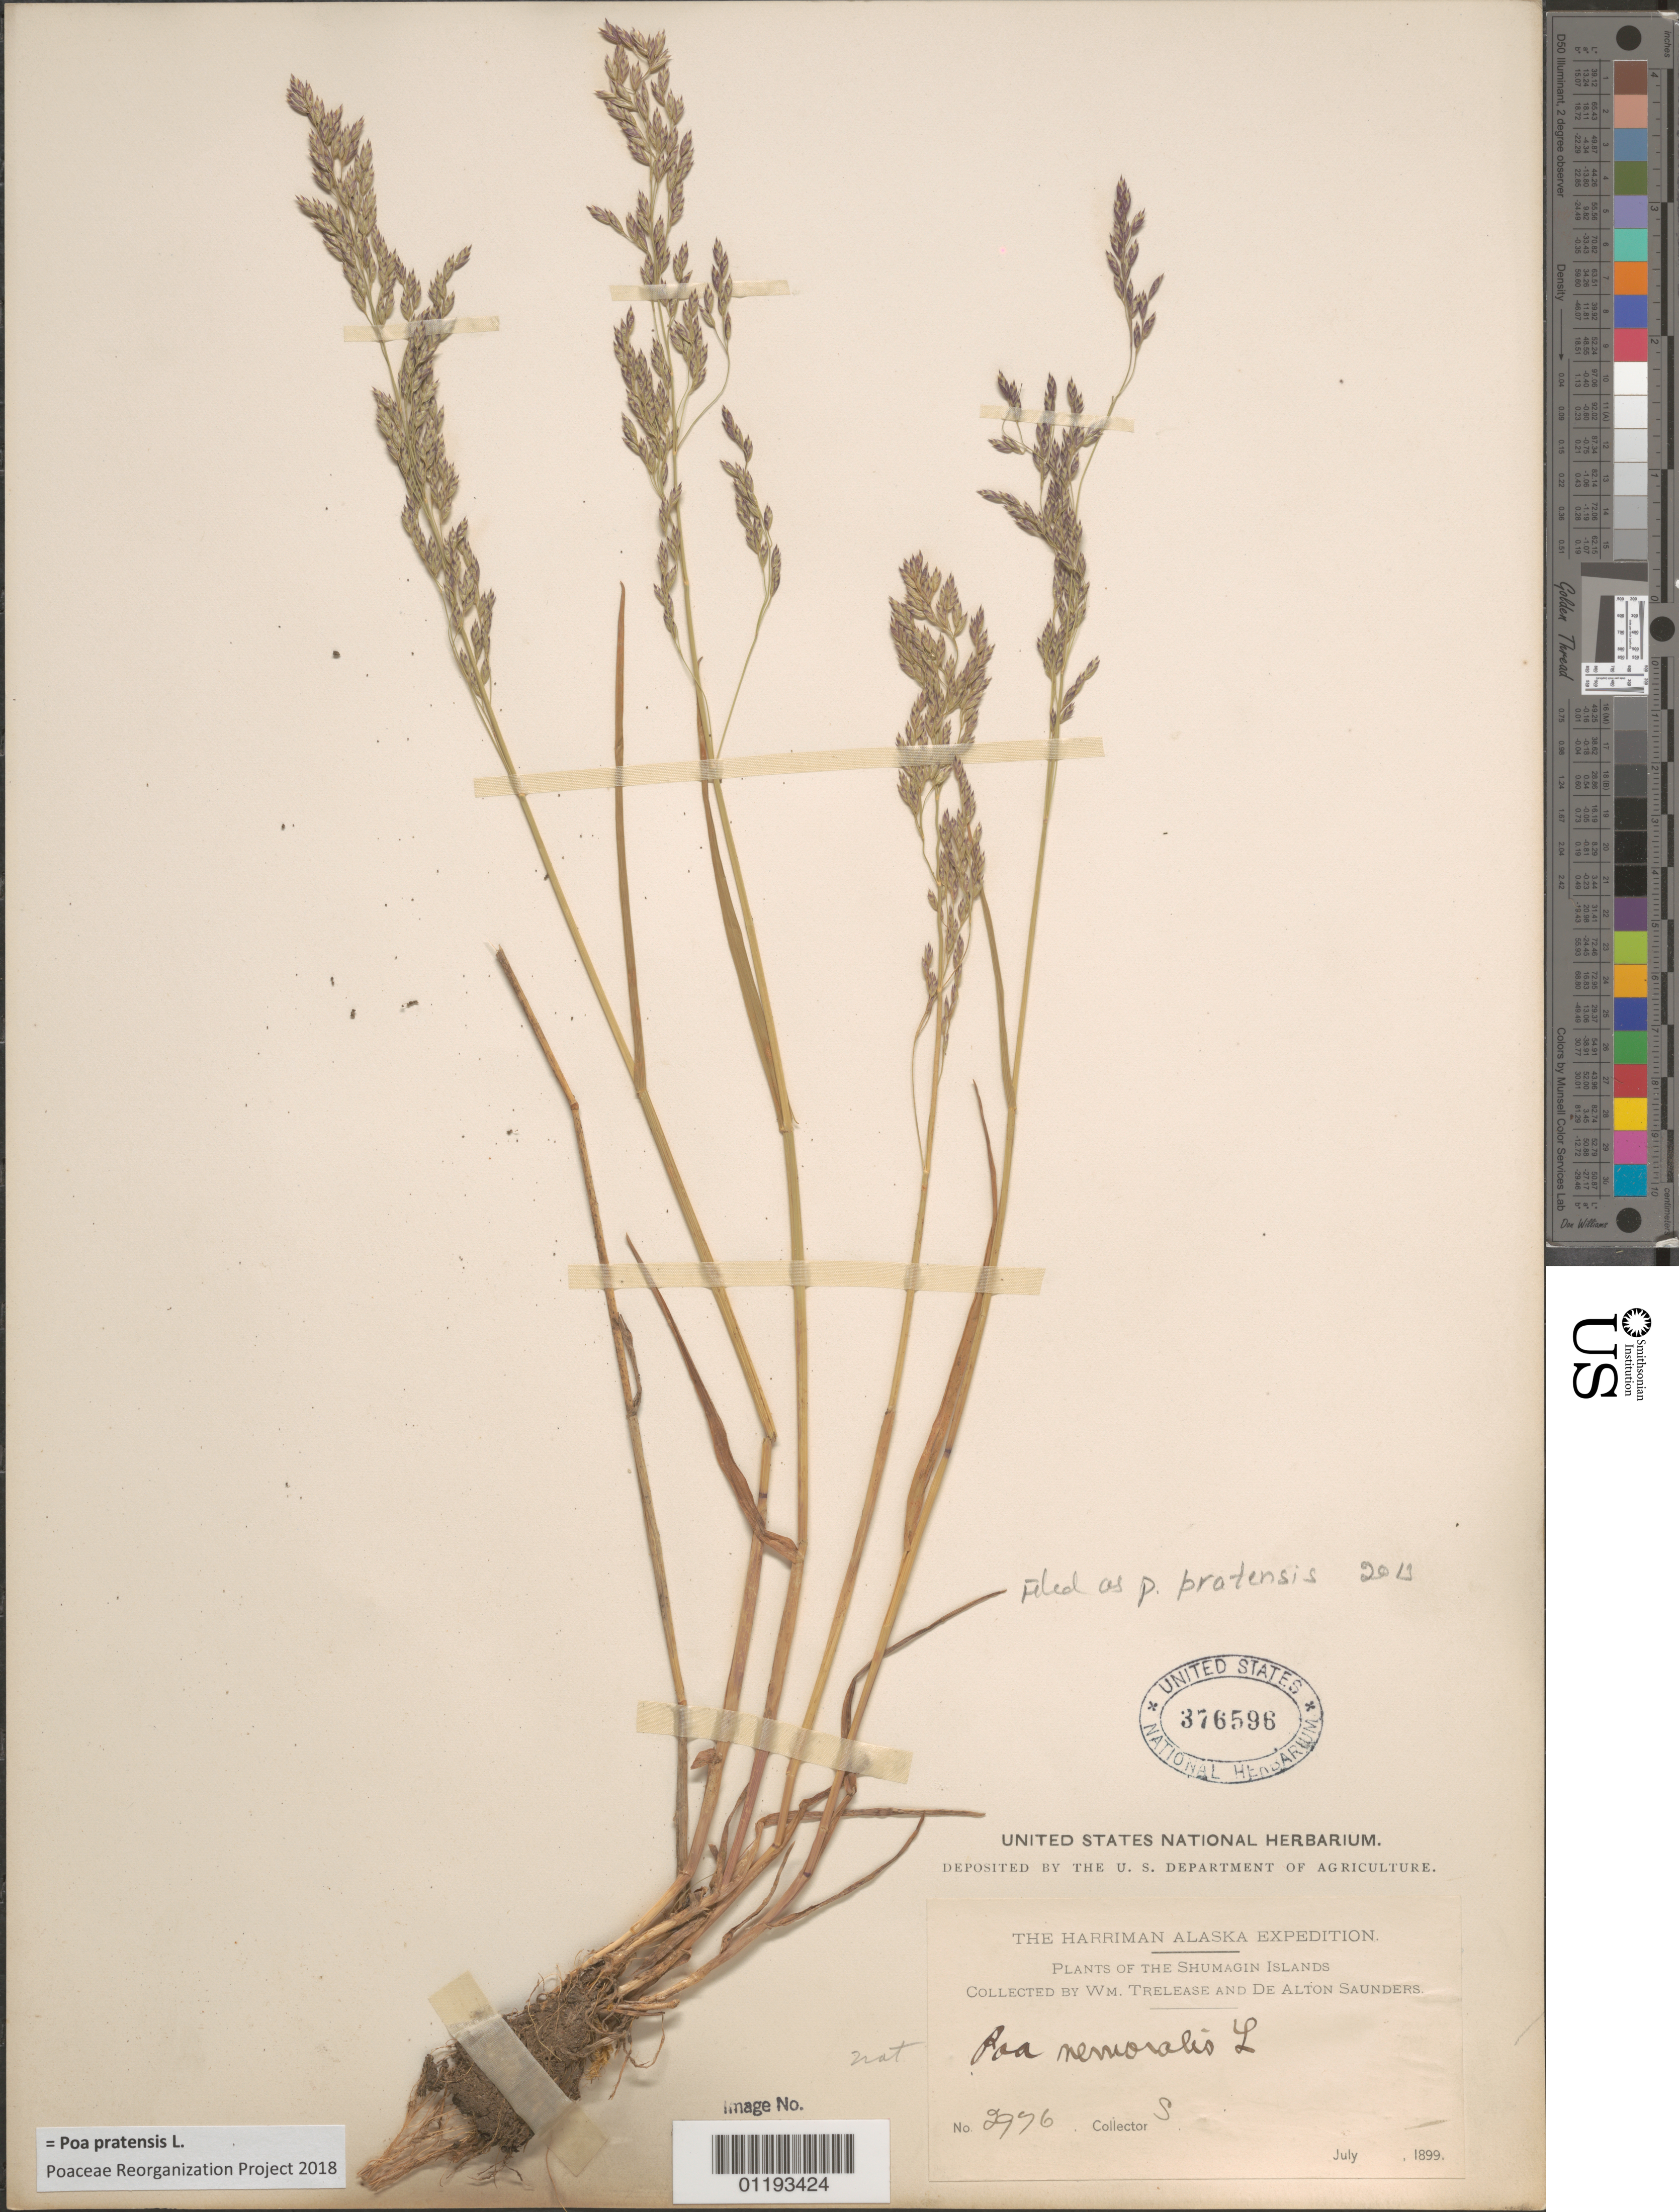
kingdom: Plantae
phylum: Tracheophyta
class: Liliopsida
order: Poales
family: Poaceae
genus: Poa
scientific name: Poa pratensis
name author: L.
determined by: Poaceae Reorganization Project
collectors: W. Trelease & D. Saunders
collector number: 2976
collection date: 1899-07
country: United States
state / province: Alaska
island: Shumagin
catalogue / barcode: US 376596